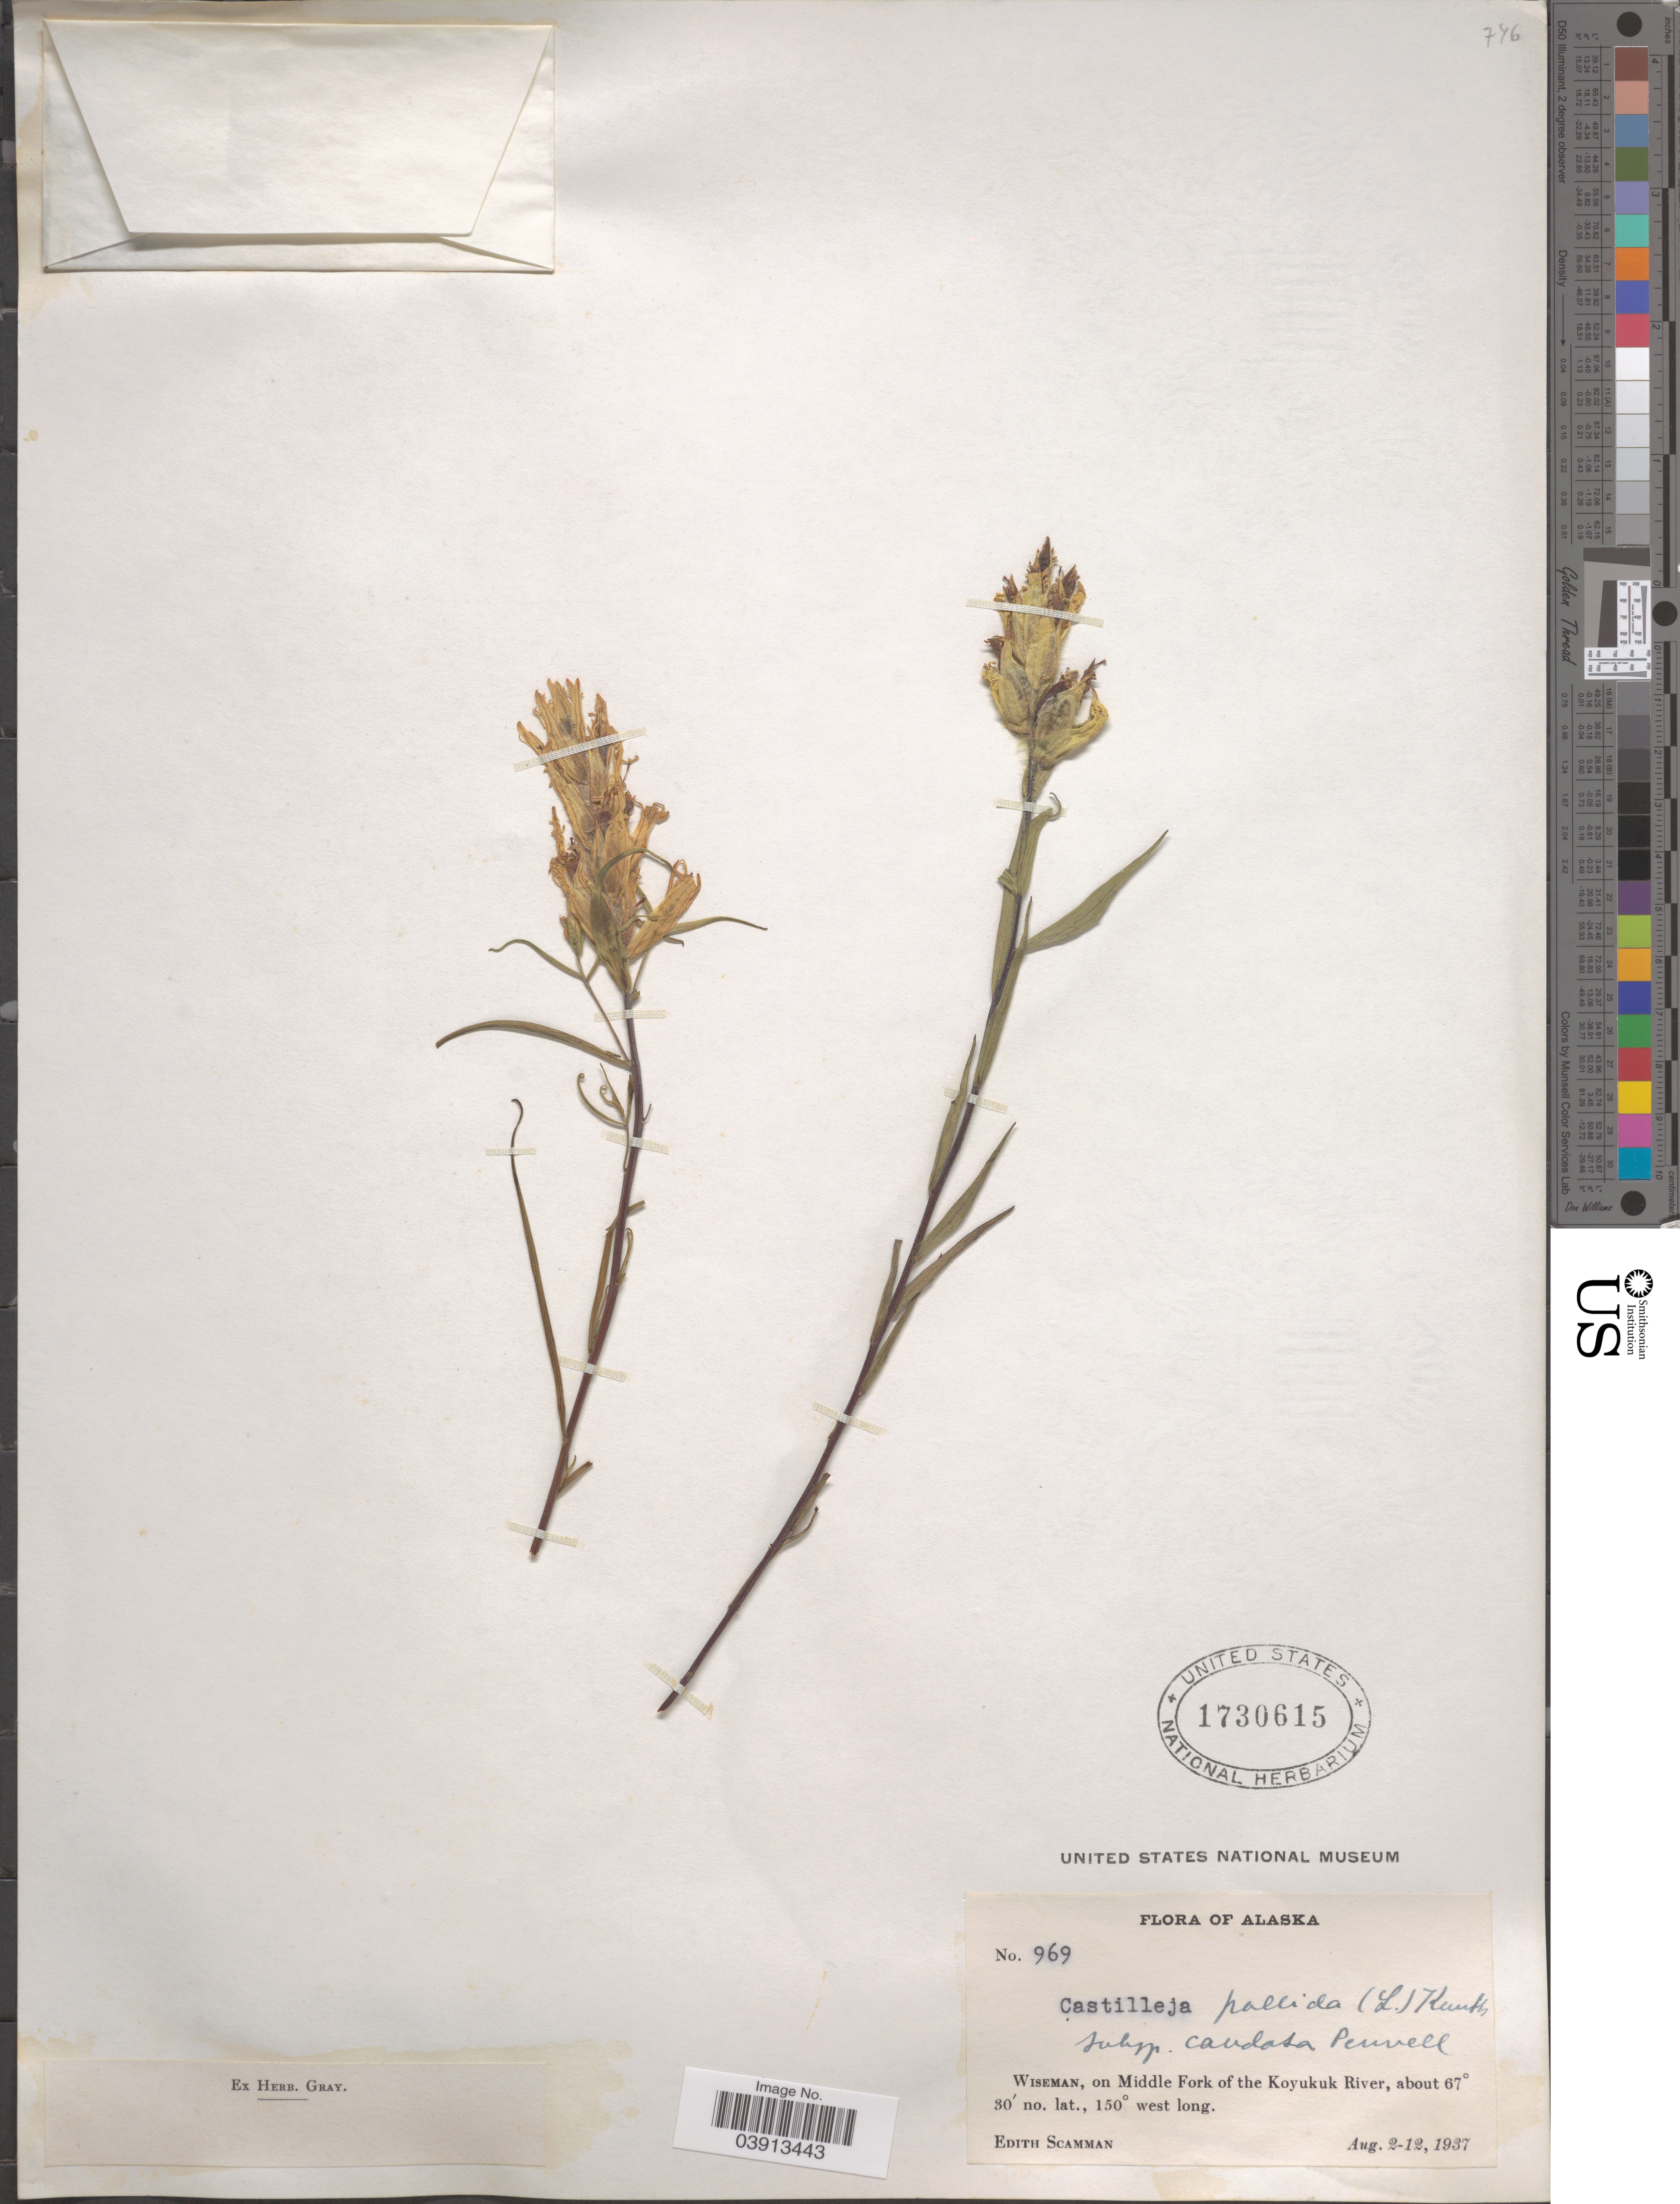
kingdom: Plantae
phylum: Tracheophyta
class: Magnoliopsida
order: Lamiales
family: Orobanchaceae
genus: Castilleja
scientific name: Castilleja pallida var. caudata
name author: (Pennell) B. Boivin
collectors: E. Scamman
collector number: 969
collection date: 1937-08-02/1937-08-12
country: United States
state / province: Alaska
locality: Wiseman, on Middle Fork of the Koyukuk River.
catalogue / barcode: US 1730615